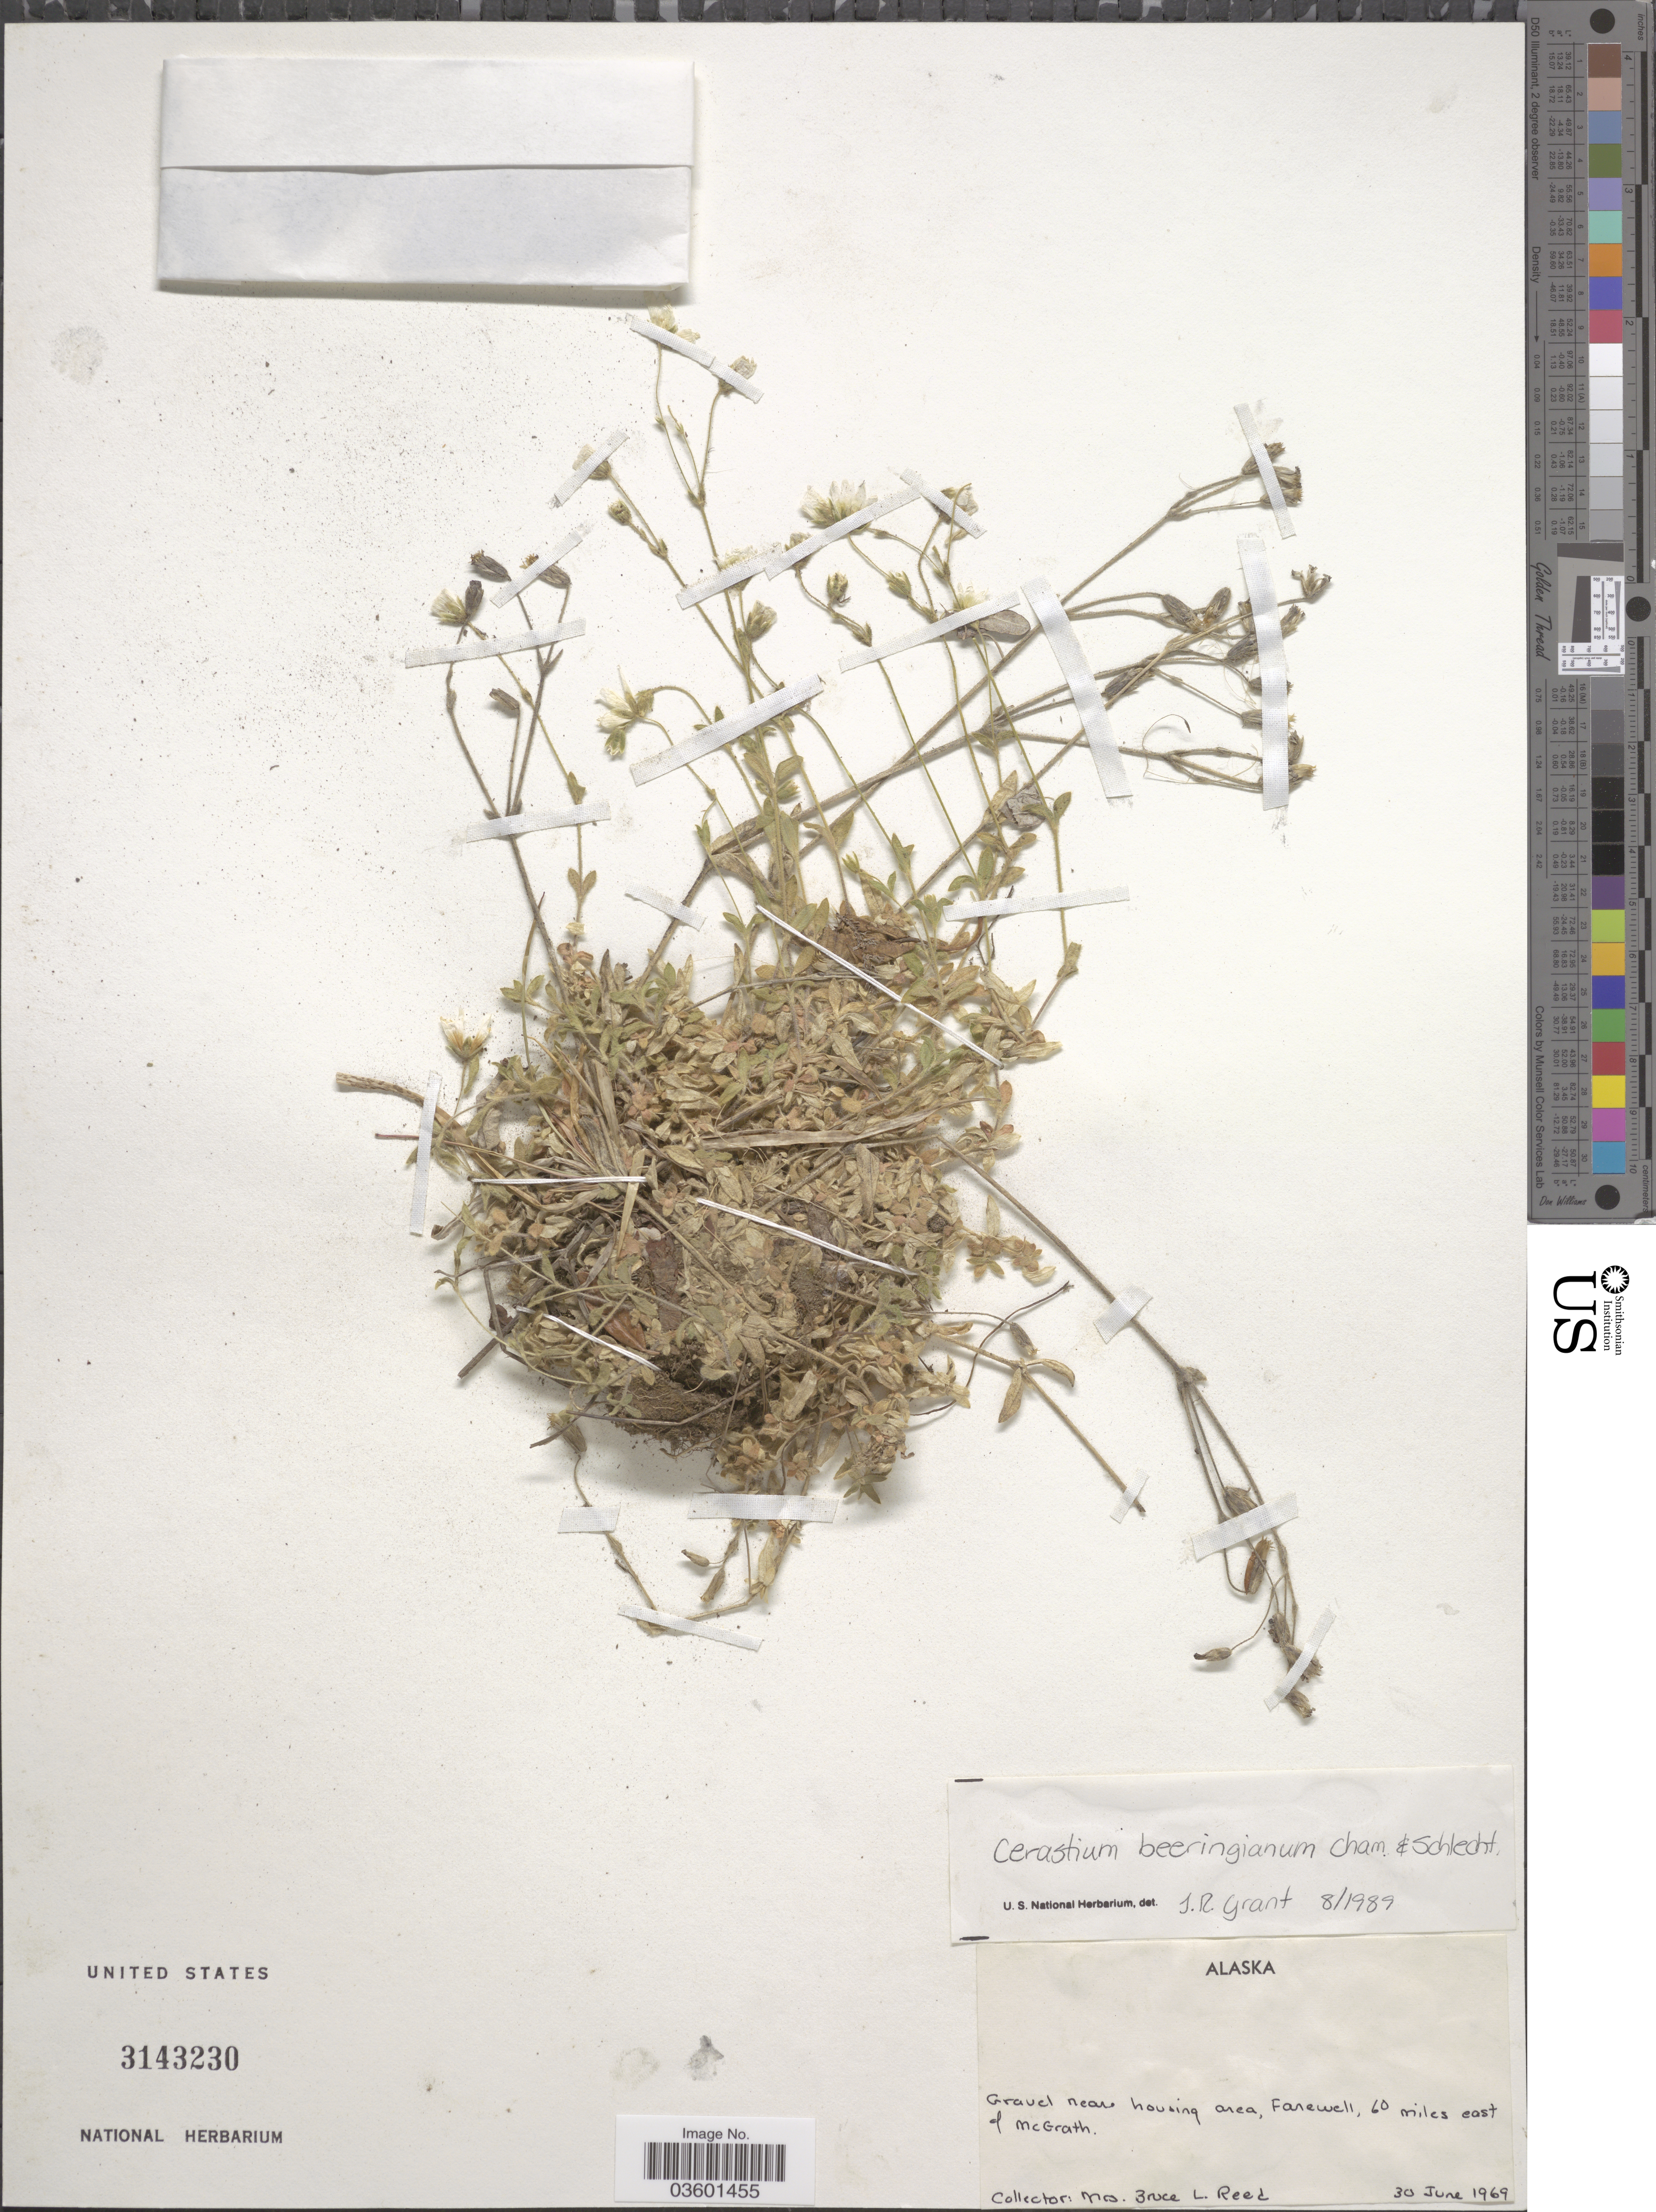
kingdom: Plantae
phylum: Tracheophyta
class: Magnoliopsida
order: Caryophyllales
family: Caryophyllaceae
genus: Cerastium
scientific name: Cerastium beeringianum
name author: Cham. & Schltdl.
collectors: B. Reed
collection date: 1969-06-30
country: United States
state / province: Alaska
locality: Farewell, 60 miles east of McGrath.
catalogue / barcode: US 3143230